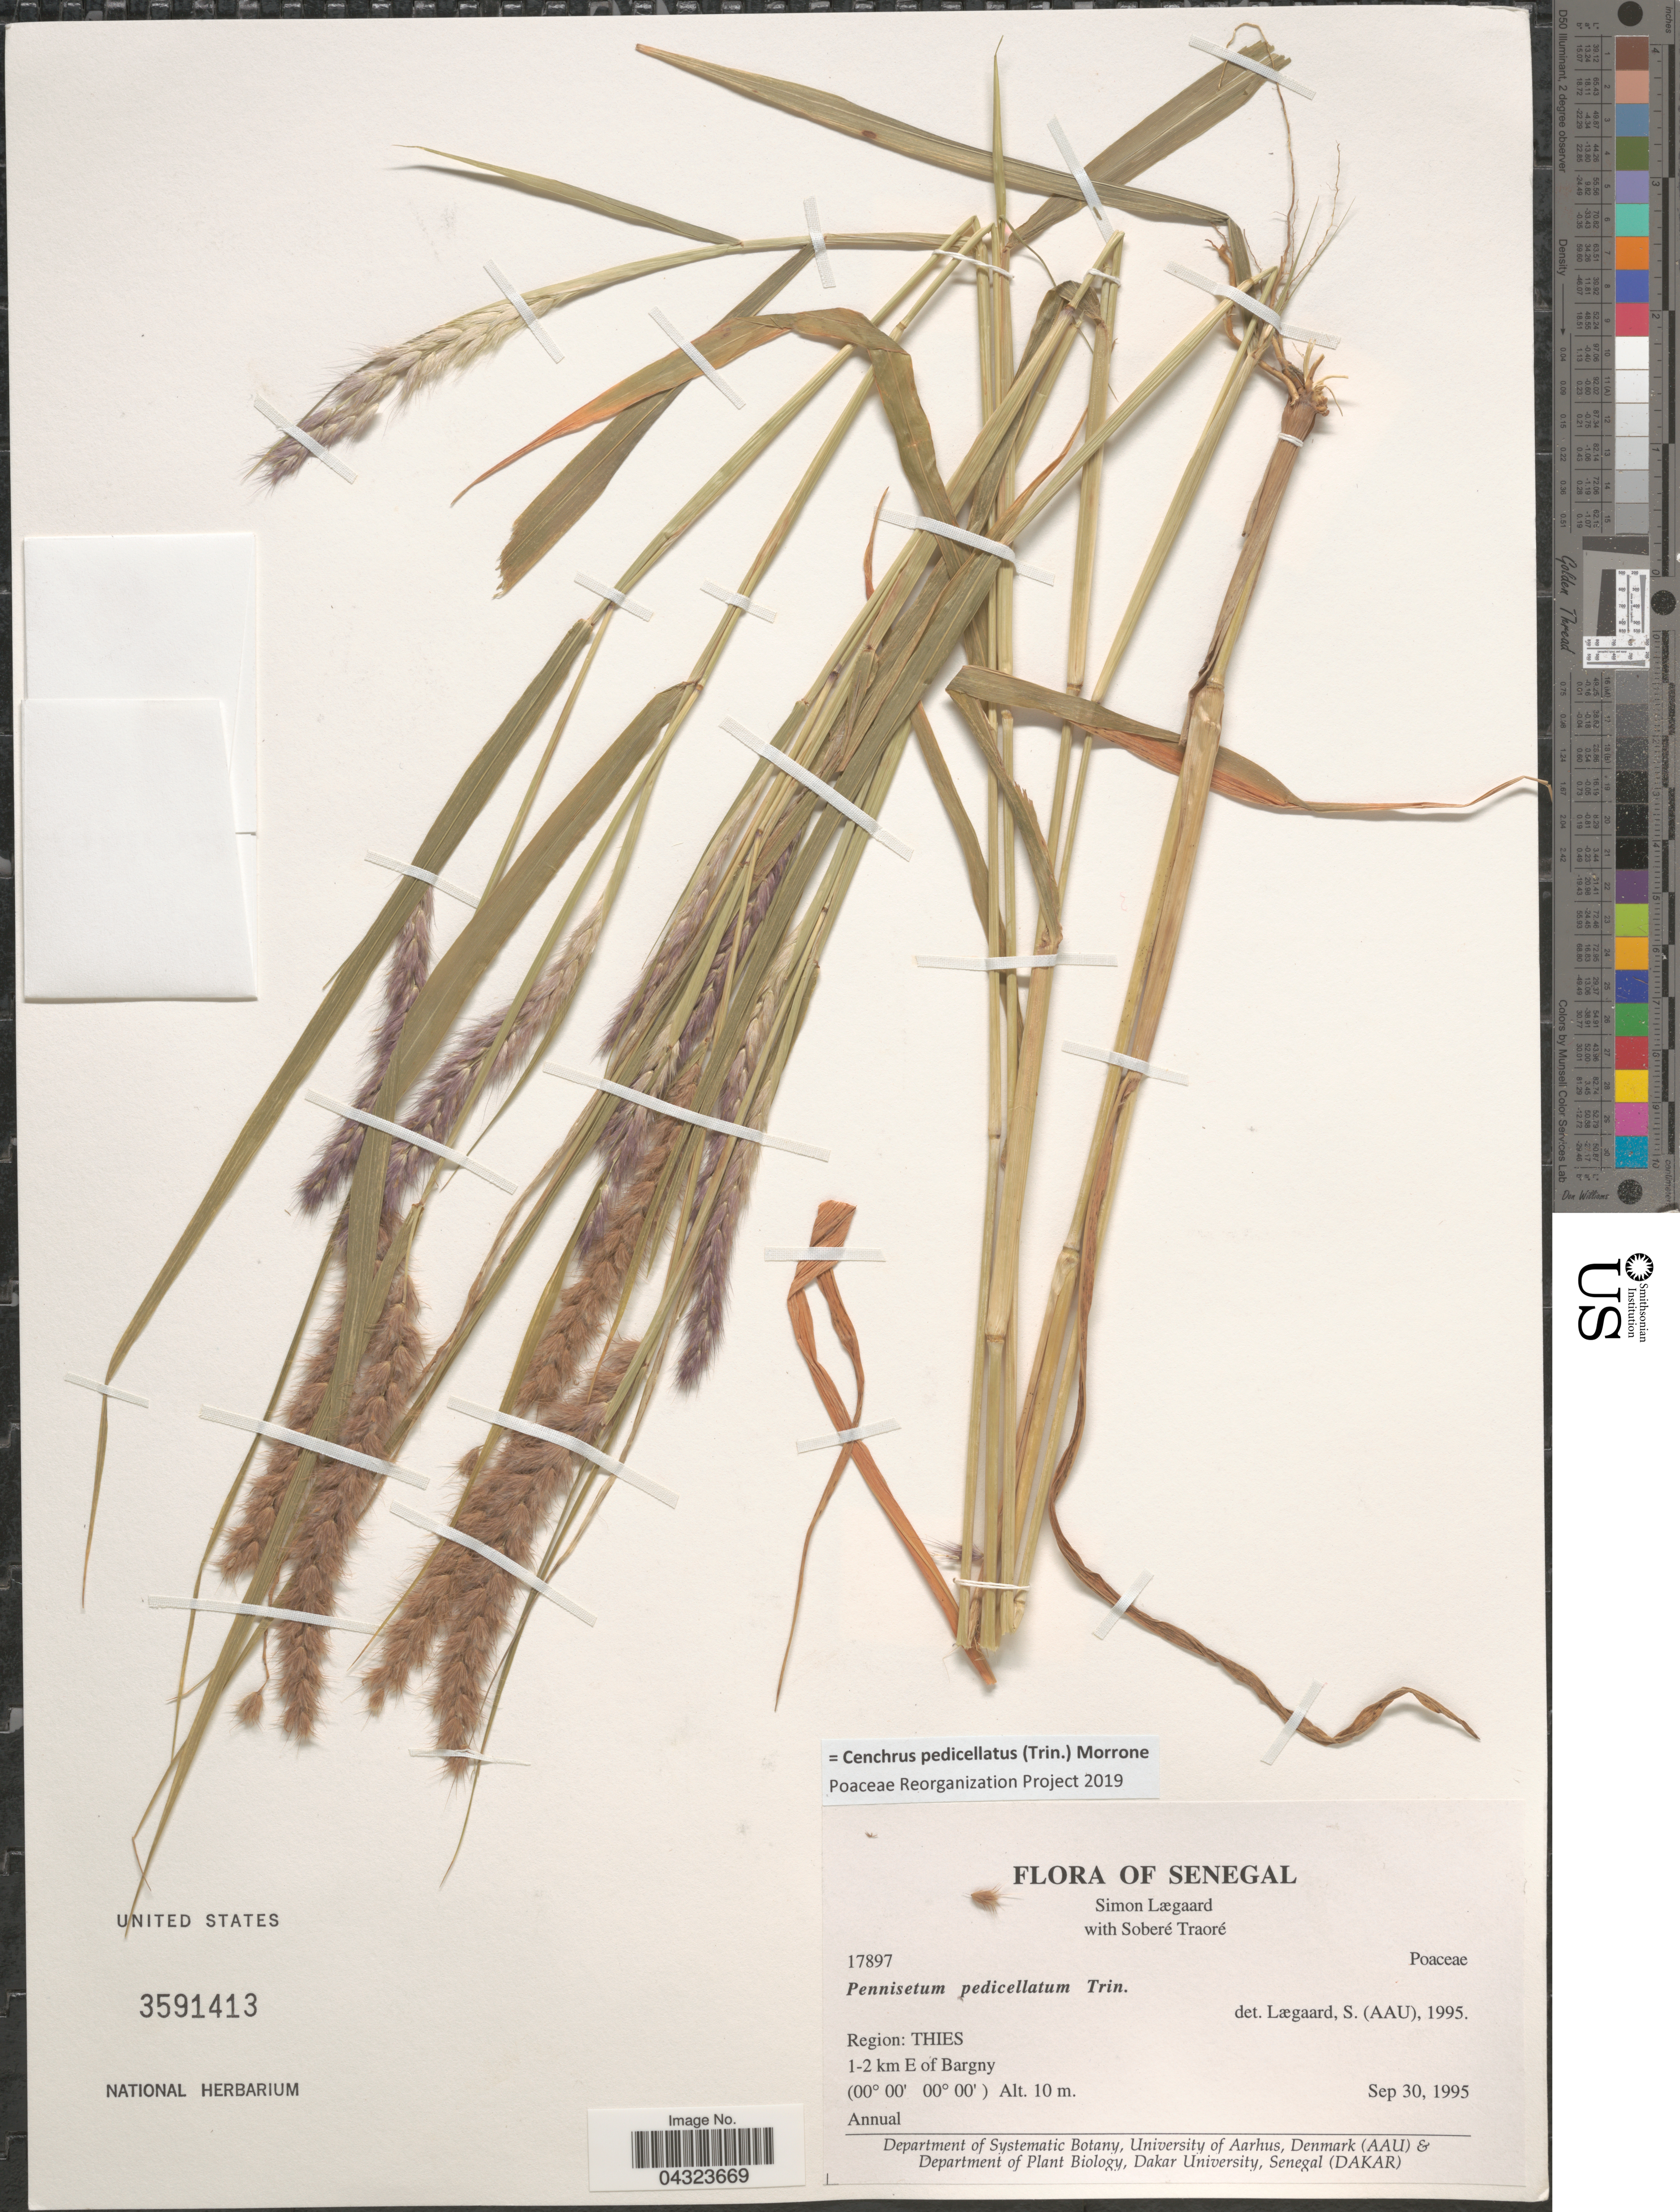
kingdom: Plantae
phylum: Tracheophyta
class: Liliopsida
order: Poales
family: Poaceae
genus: Cenchrus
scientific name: Cenchrus pedicellatus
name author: (Trin.) Morrone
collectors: S. Lægaard & S. Traore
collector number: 17897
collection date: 1995-09-30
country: Senegal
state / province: Thies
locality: Region: Thies. 1-2 km E of Bargny.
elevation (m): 10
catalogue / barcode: US 3591413